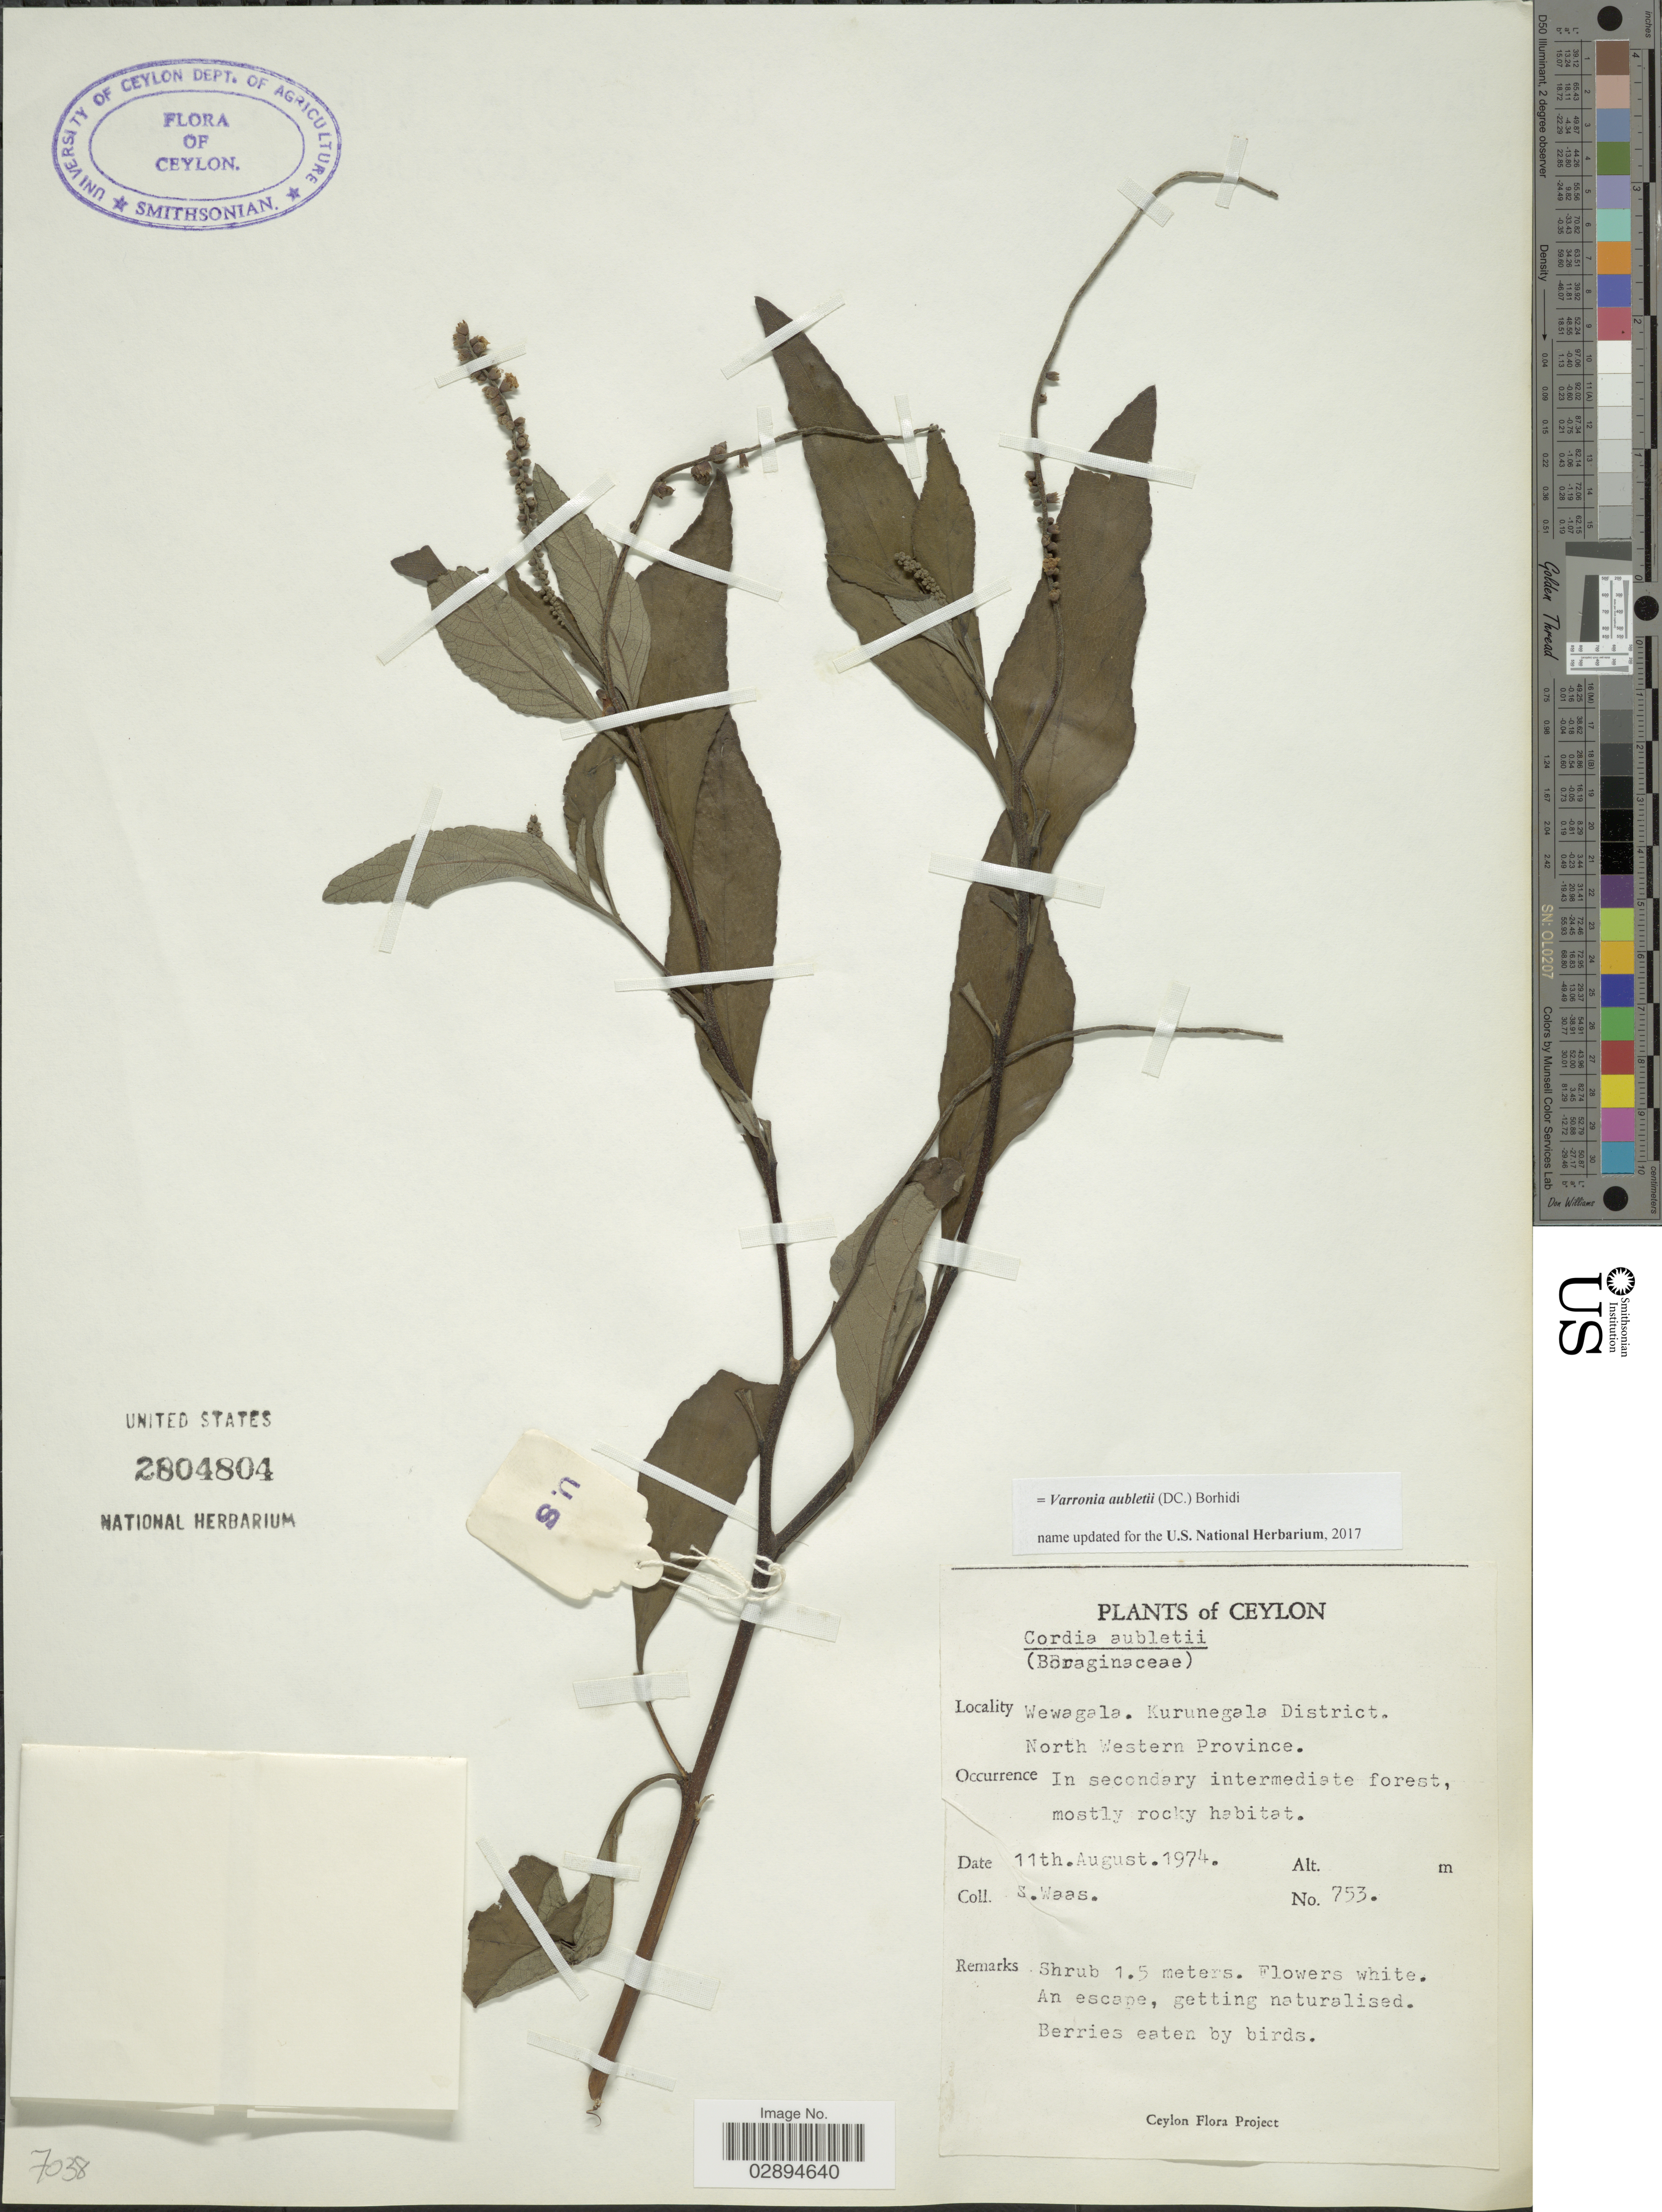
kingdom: Plantae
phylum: Tracheophyta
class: Magnoliopsida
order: Boraginales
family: Cordiaceae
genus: Varronia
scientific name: Varronia aubletii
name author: (DC.) Borhidi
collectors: S. Waas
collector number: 753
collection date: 1974-08-11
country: Sri Lanka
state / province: North Western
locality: Ceylon. Wewagala. Kurunegala District. North Western Province.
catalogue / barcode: US 2804804